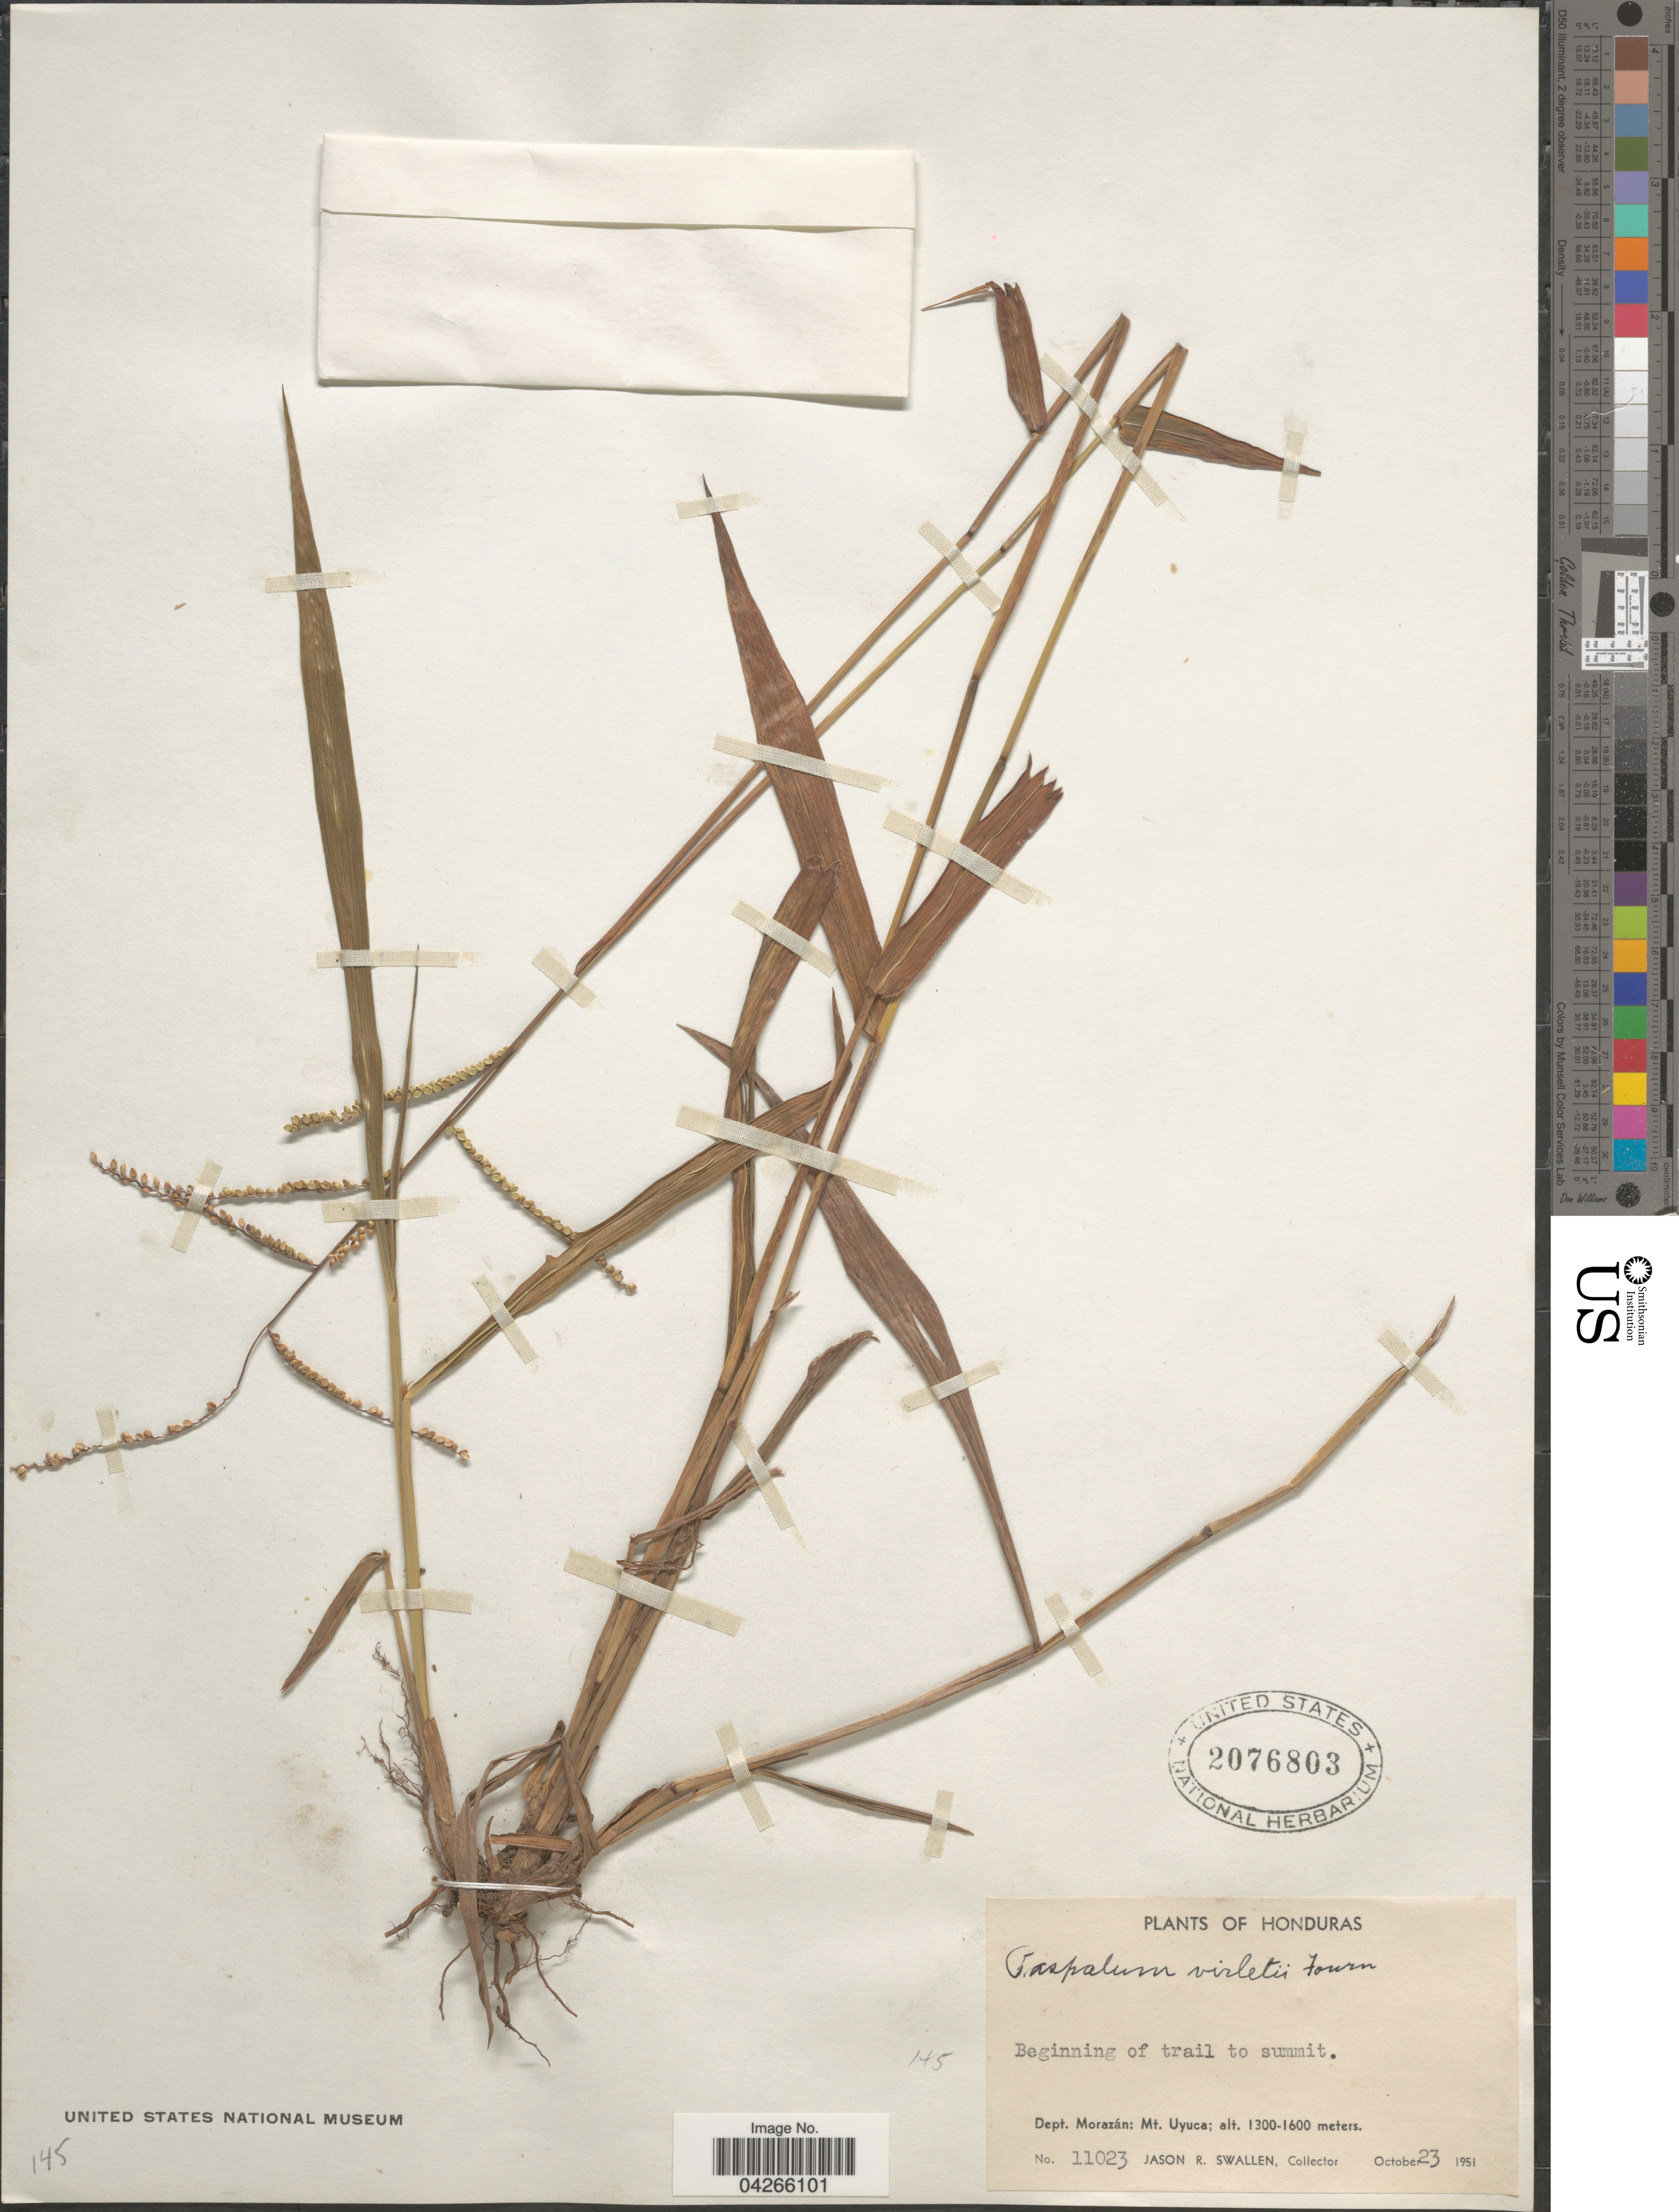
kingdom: Plantae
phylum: Tracheophyta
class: Liliopsida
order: Poales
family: Poaceae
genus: Paspalum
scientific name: Paspalum virletii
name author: E. Fourn.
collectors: J. R. Swallen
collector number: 11023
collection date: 1951-10-23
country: Honduras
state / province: Fco. Morazán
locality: Beginning of trail to summit. Dept. Morazán: Mt. Uyuca.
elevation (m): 1300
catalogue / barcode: US 2076803